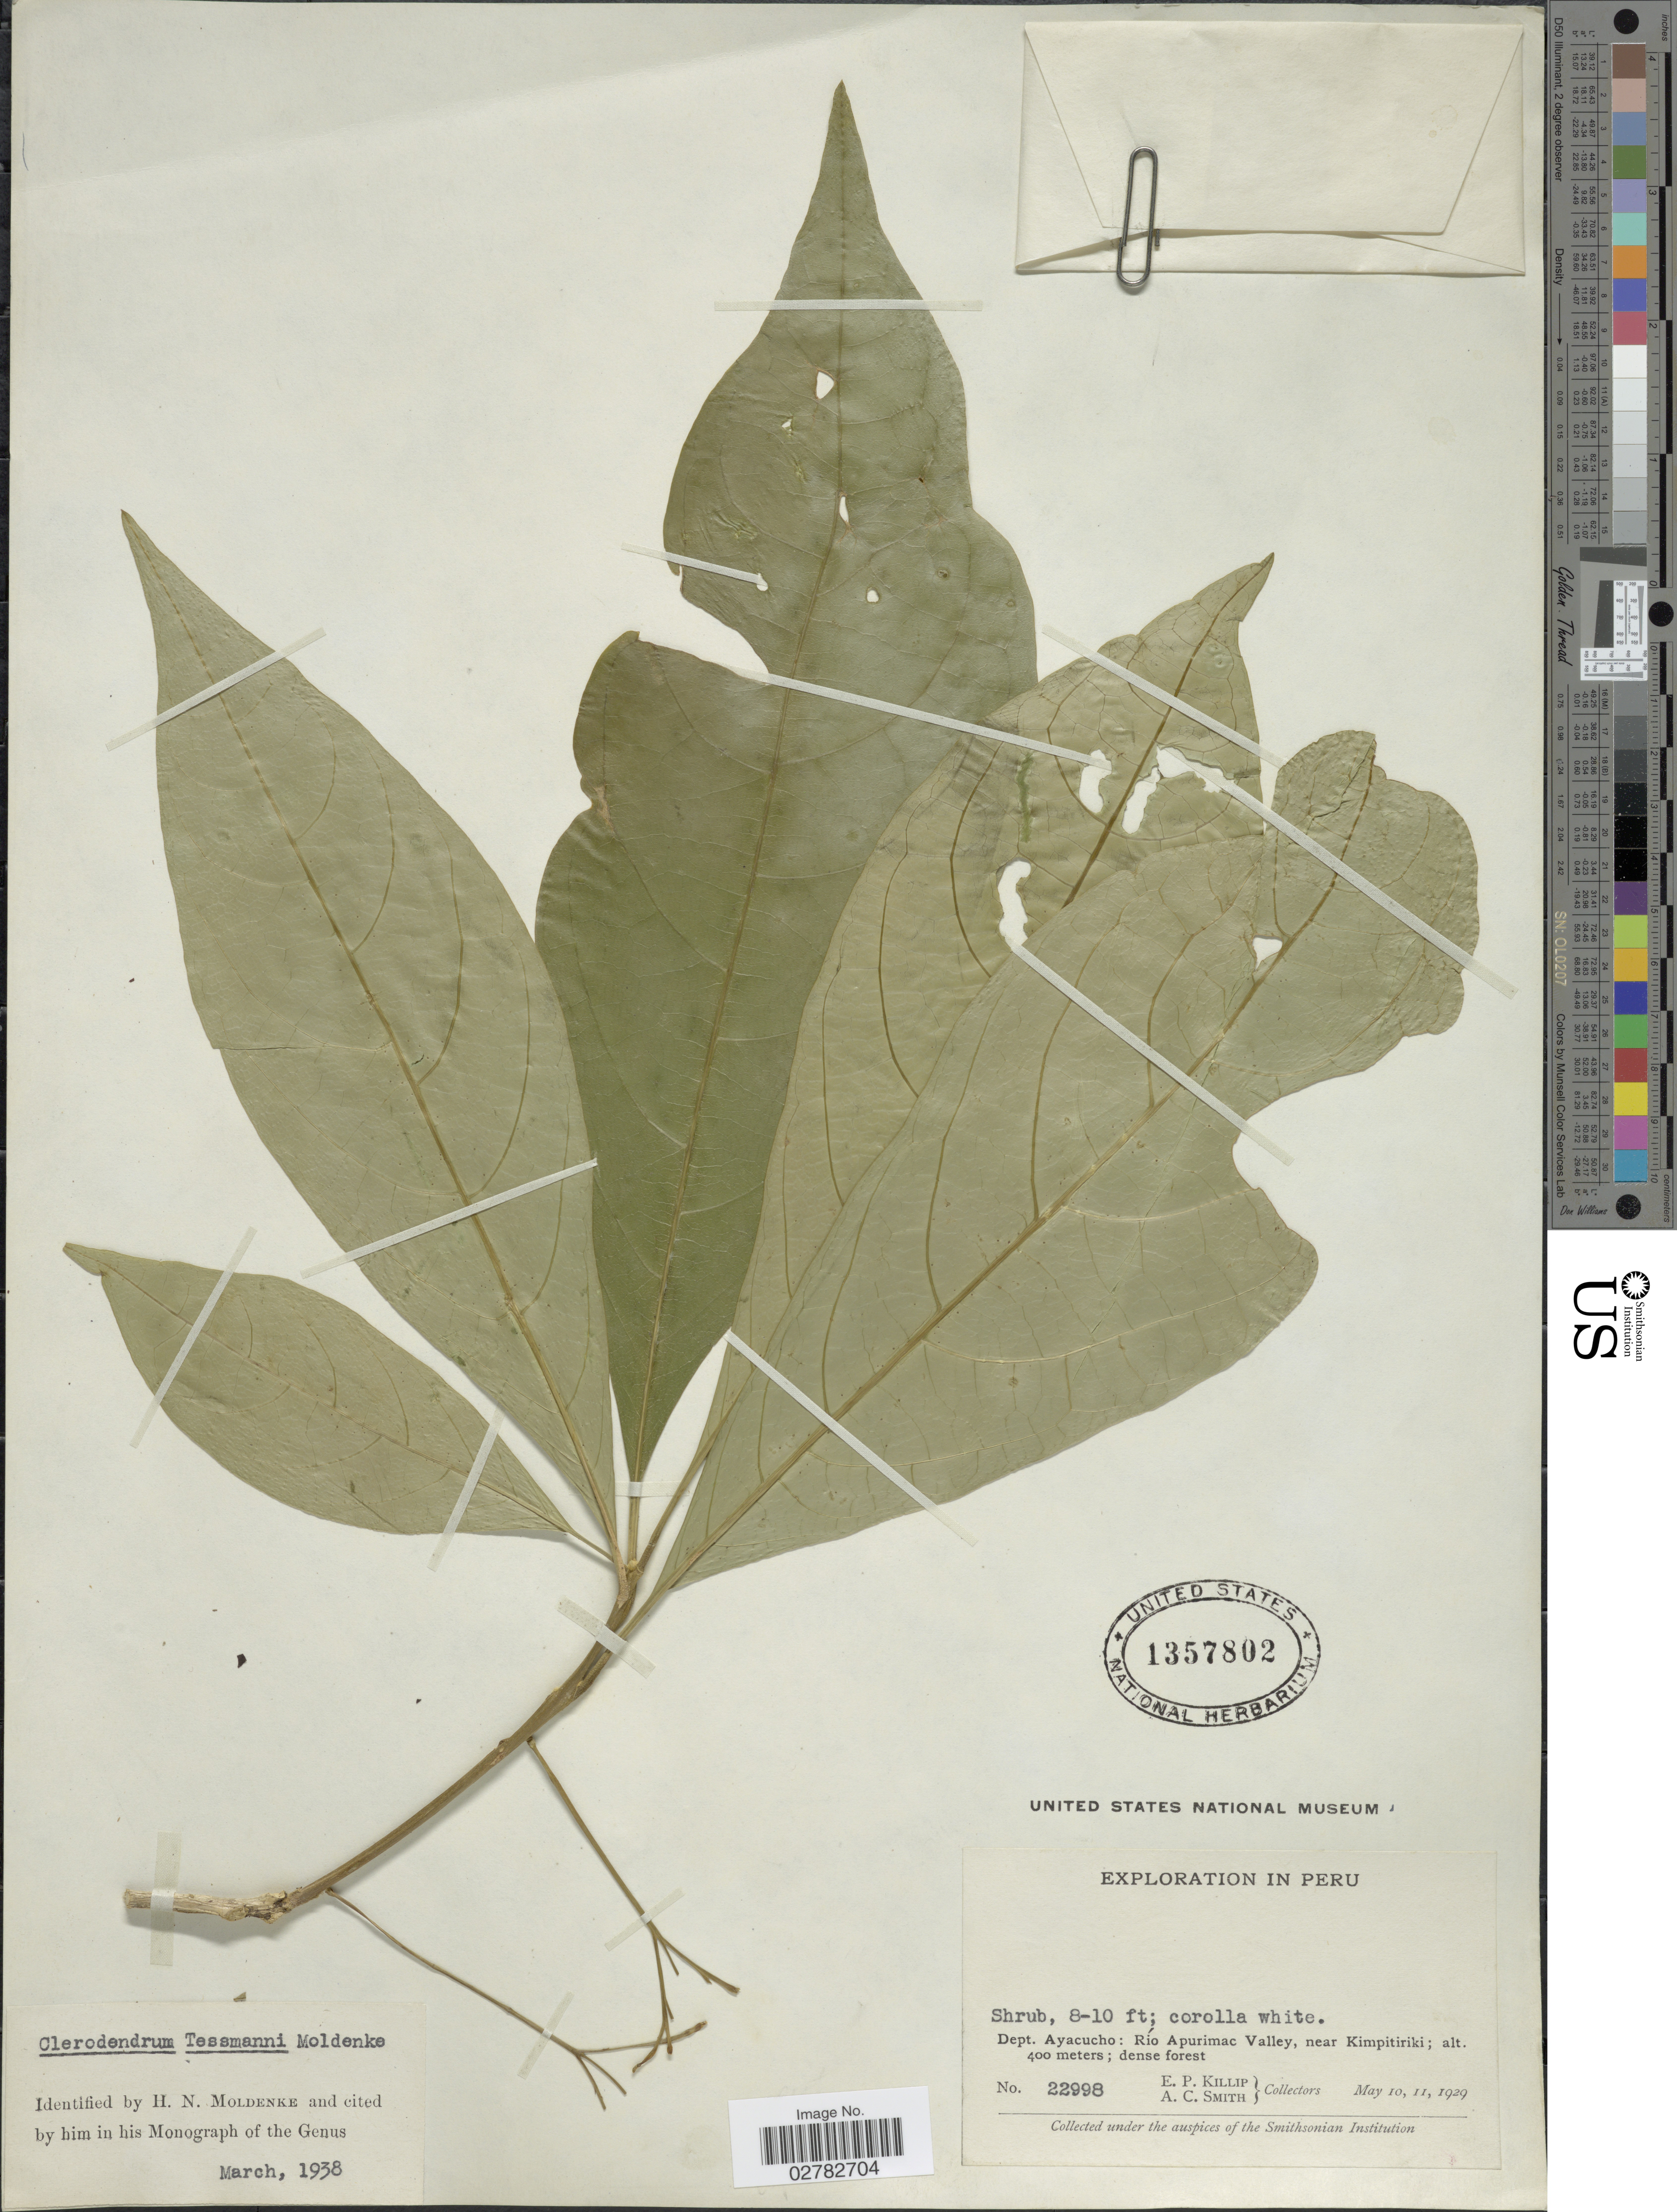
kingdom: Plantae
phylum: Tracheophyta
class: Magnoliopsida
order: Lamiales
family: Lamiaceae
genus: Clerodendrum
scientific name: Clerodendrum tessmannii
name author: Moldenke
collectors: E. P. Killip & A. C. Smith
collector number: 22998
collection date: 1929-05-10/1929-05-11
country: Peru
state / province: Ayacucho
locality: Dept. Ayacucho: Río Apurimac Valley, near Kimpitiriki.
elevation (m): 400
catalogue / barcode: US 1357802